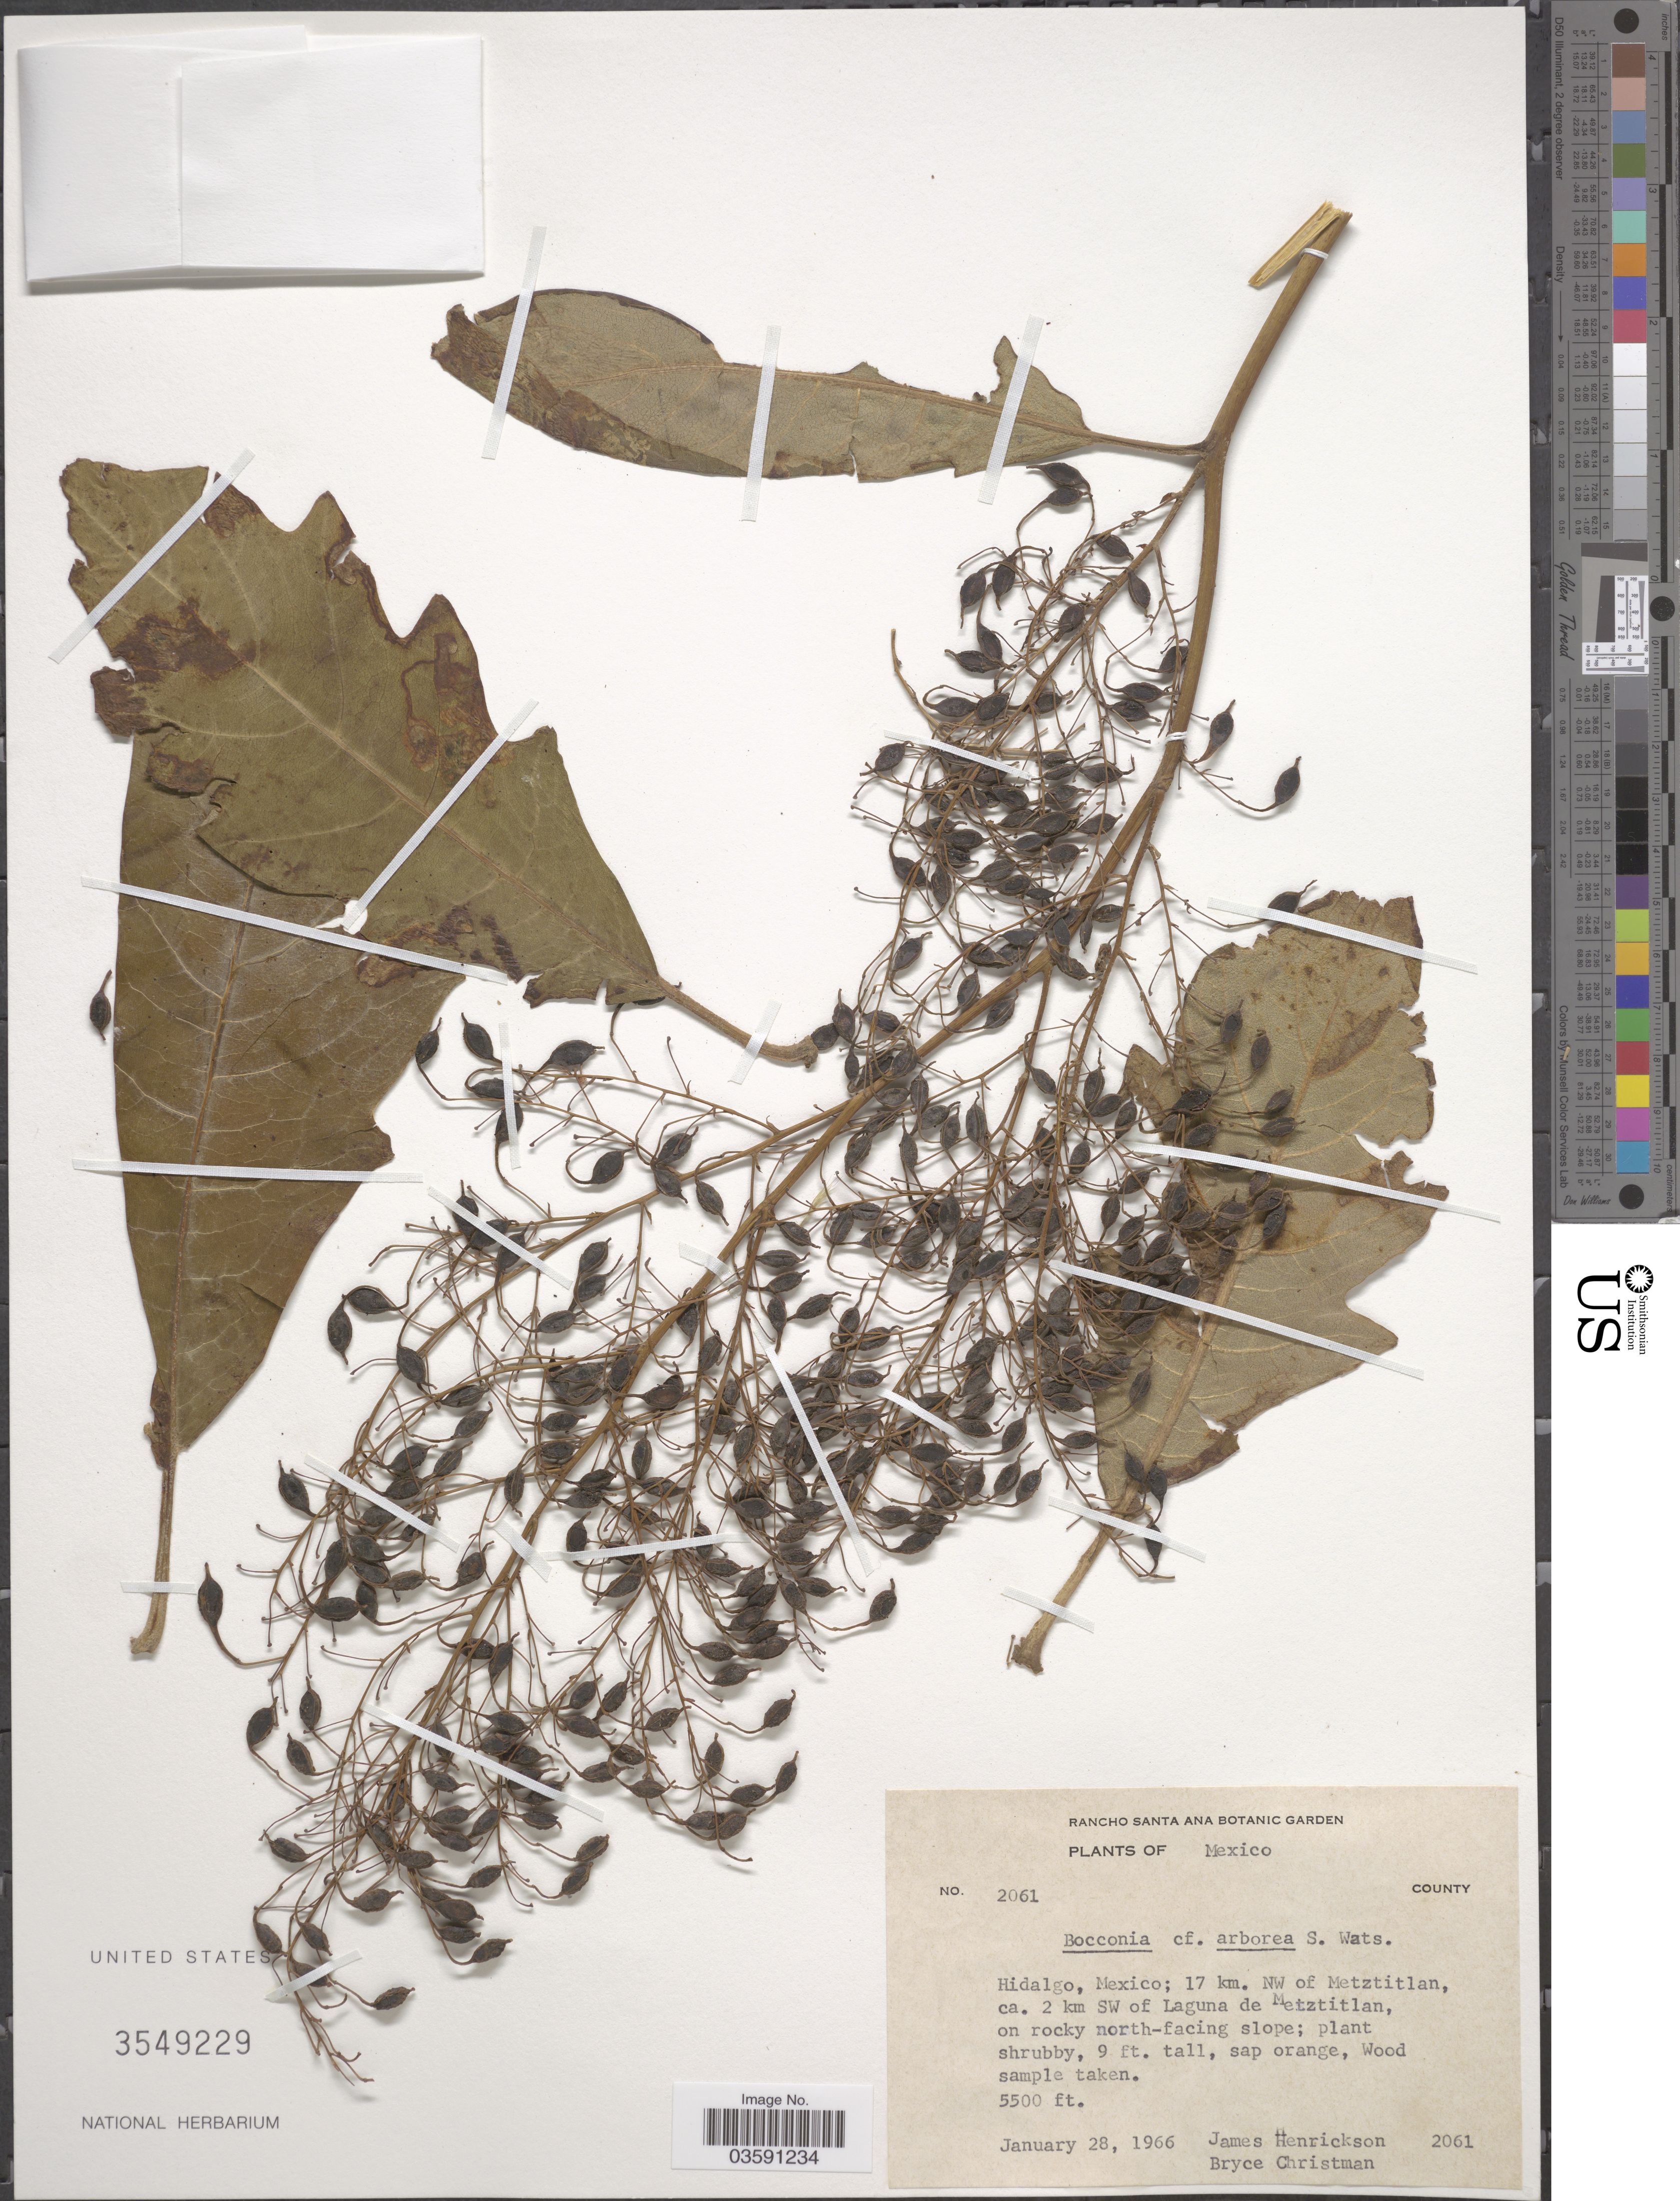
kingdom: Plantae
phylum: Tracheophyta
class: Magnoliopsida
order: Ranunculales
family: Papaveraceae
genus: Bocconia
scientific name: Bocconia frutescens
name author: L.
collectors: J. Henrickson & B. Christman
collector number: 2061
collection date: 1966-01-28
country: Mexico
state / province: Hidalgo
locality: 17 km. NW of Metztitlan, ca. 2 km SW of Laguna de Metztitlan, on rocky north-facing slope.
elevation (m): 1676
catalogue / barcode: US 3549229